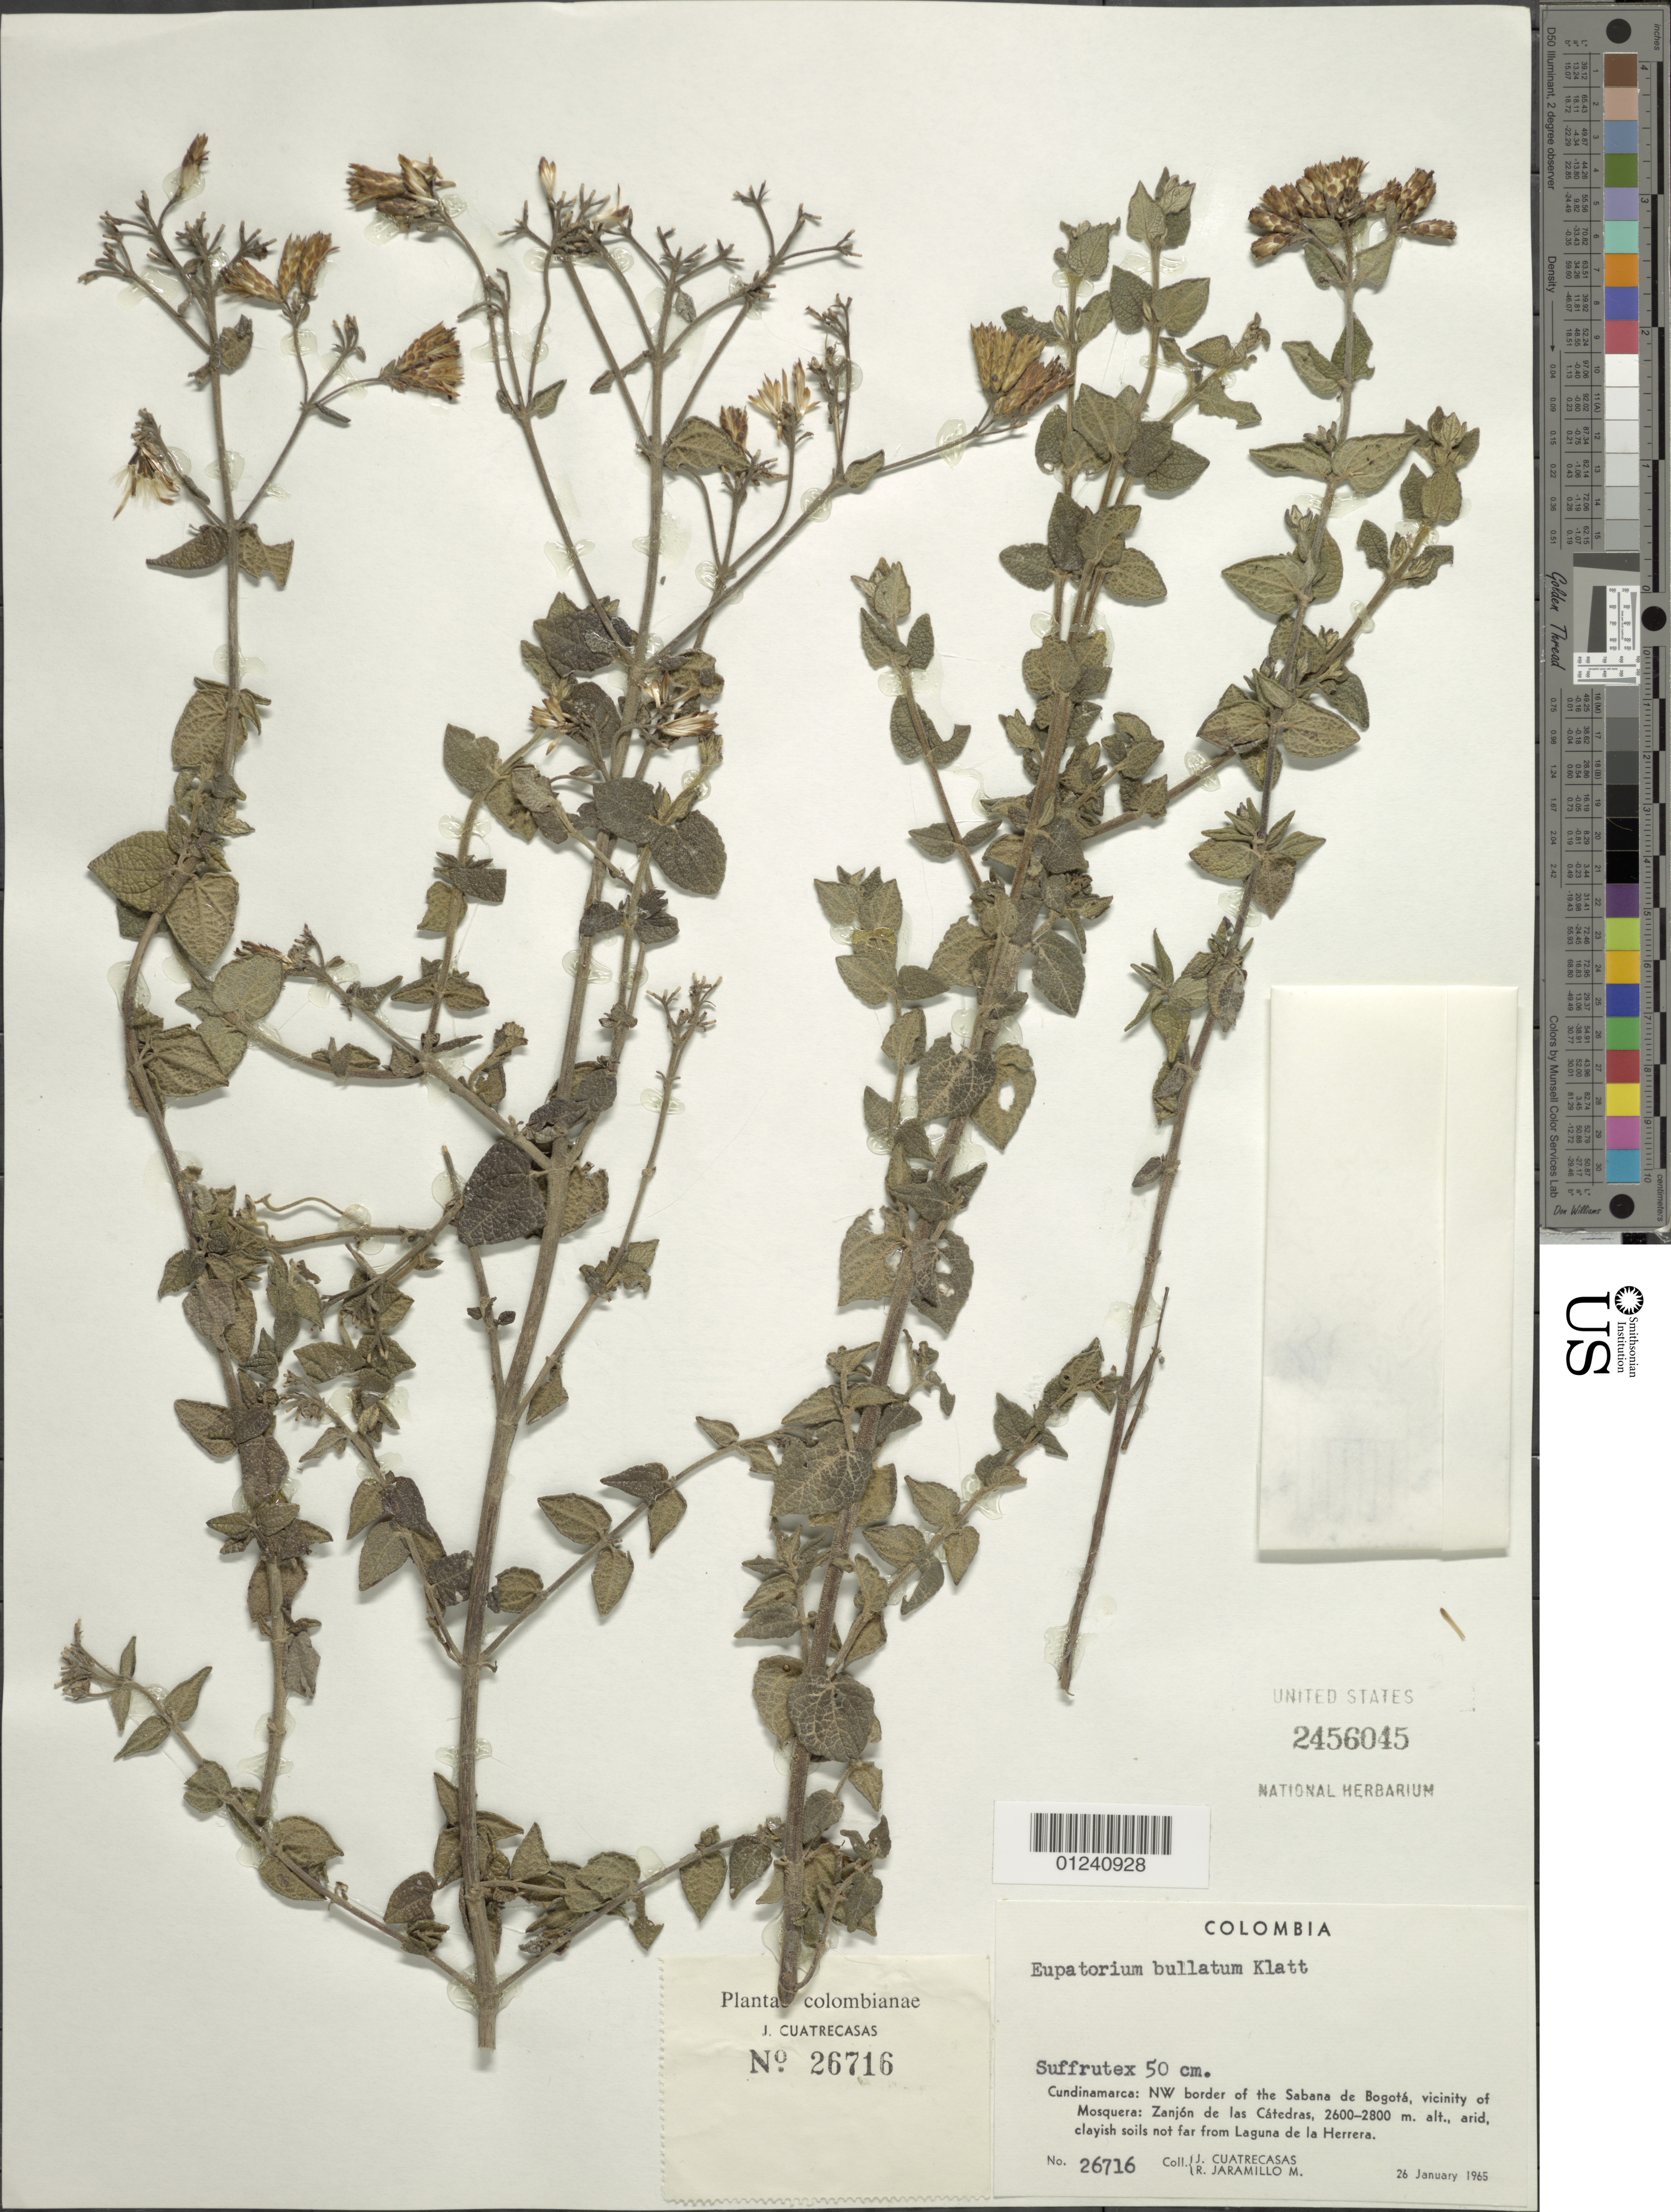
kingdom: Plantae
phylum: Tracheophyta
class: Magnoliopsida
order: Asterales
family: Asteraceae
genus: Chromolaena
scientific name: Chromolaena bullata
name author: (Klatt) R.M. King & H. Rob.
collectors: J. Cuatrecasas & R. Jaramillo M.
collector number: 26716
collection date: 1965-01-26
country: Colombia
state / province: Cundinamarca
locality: NW border of the Sabana de Bogota, vicinity of Mosquera: Zanjon de las Catedras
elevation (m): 2600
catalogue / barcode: US 2456045